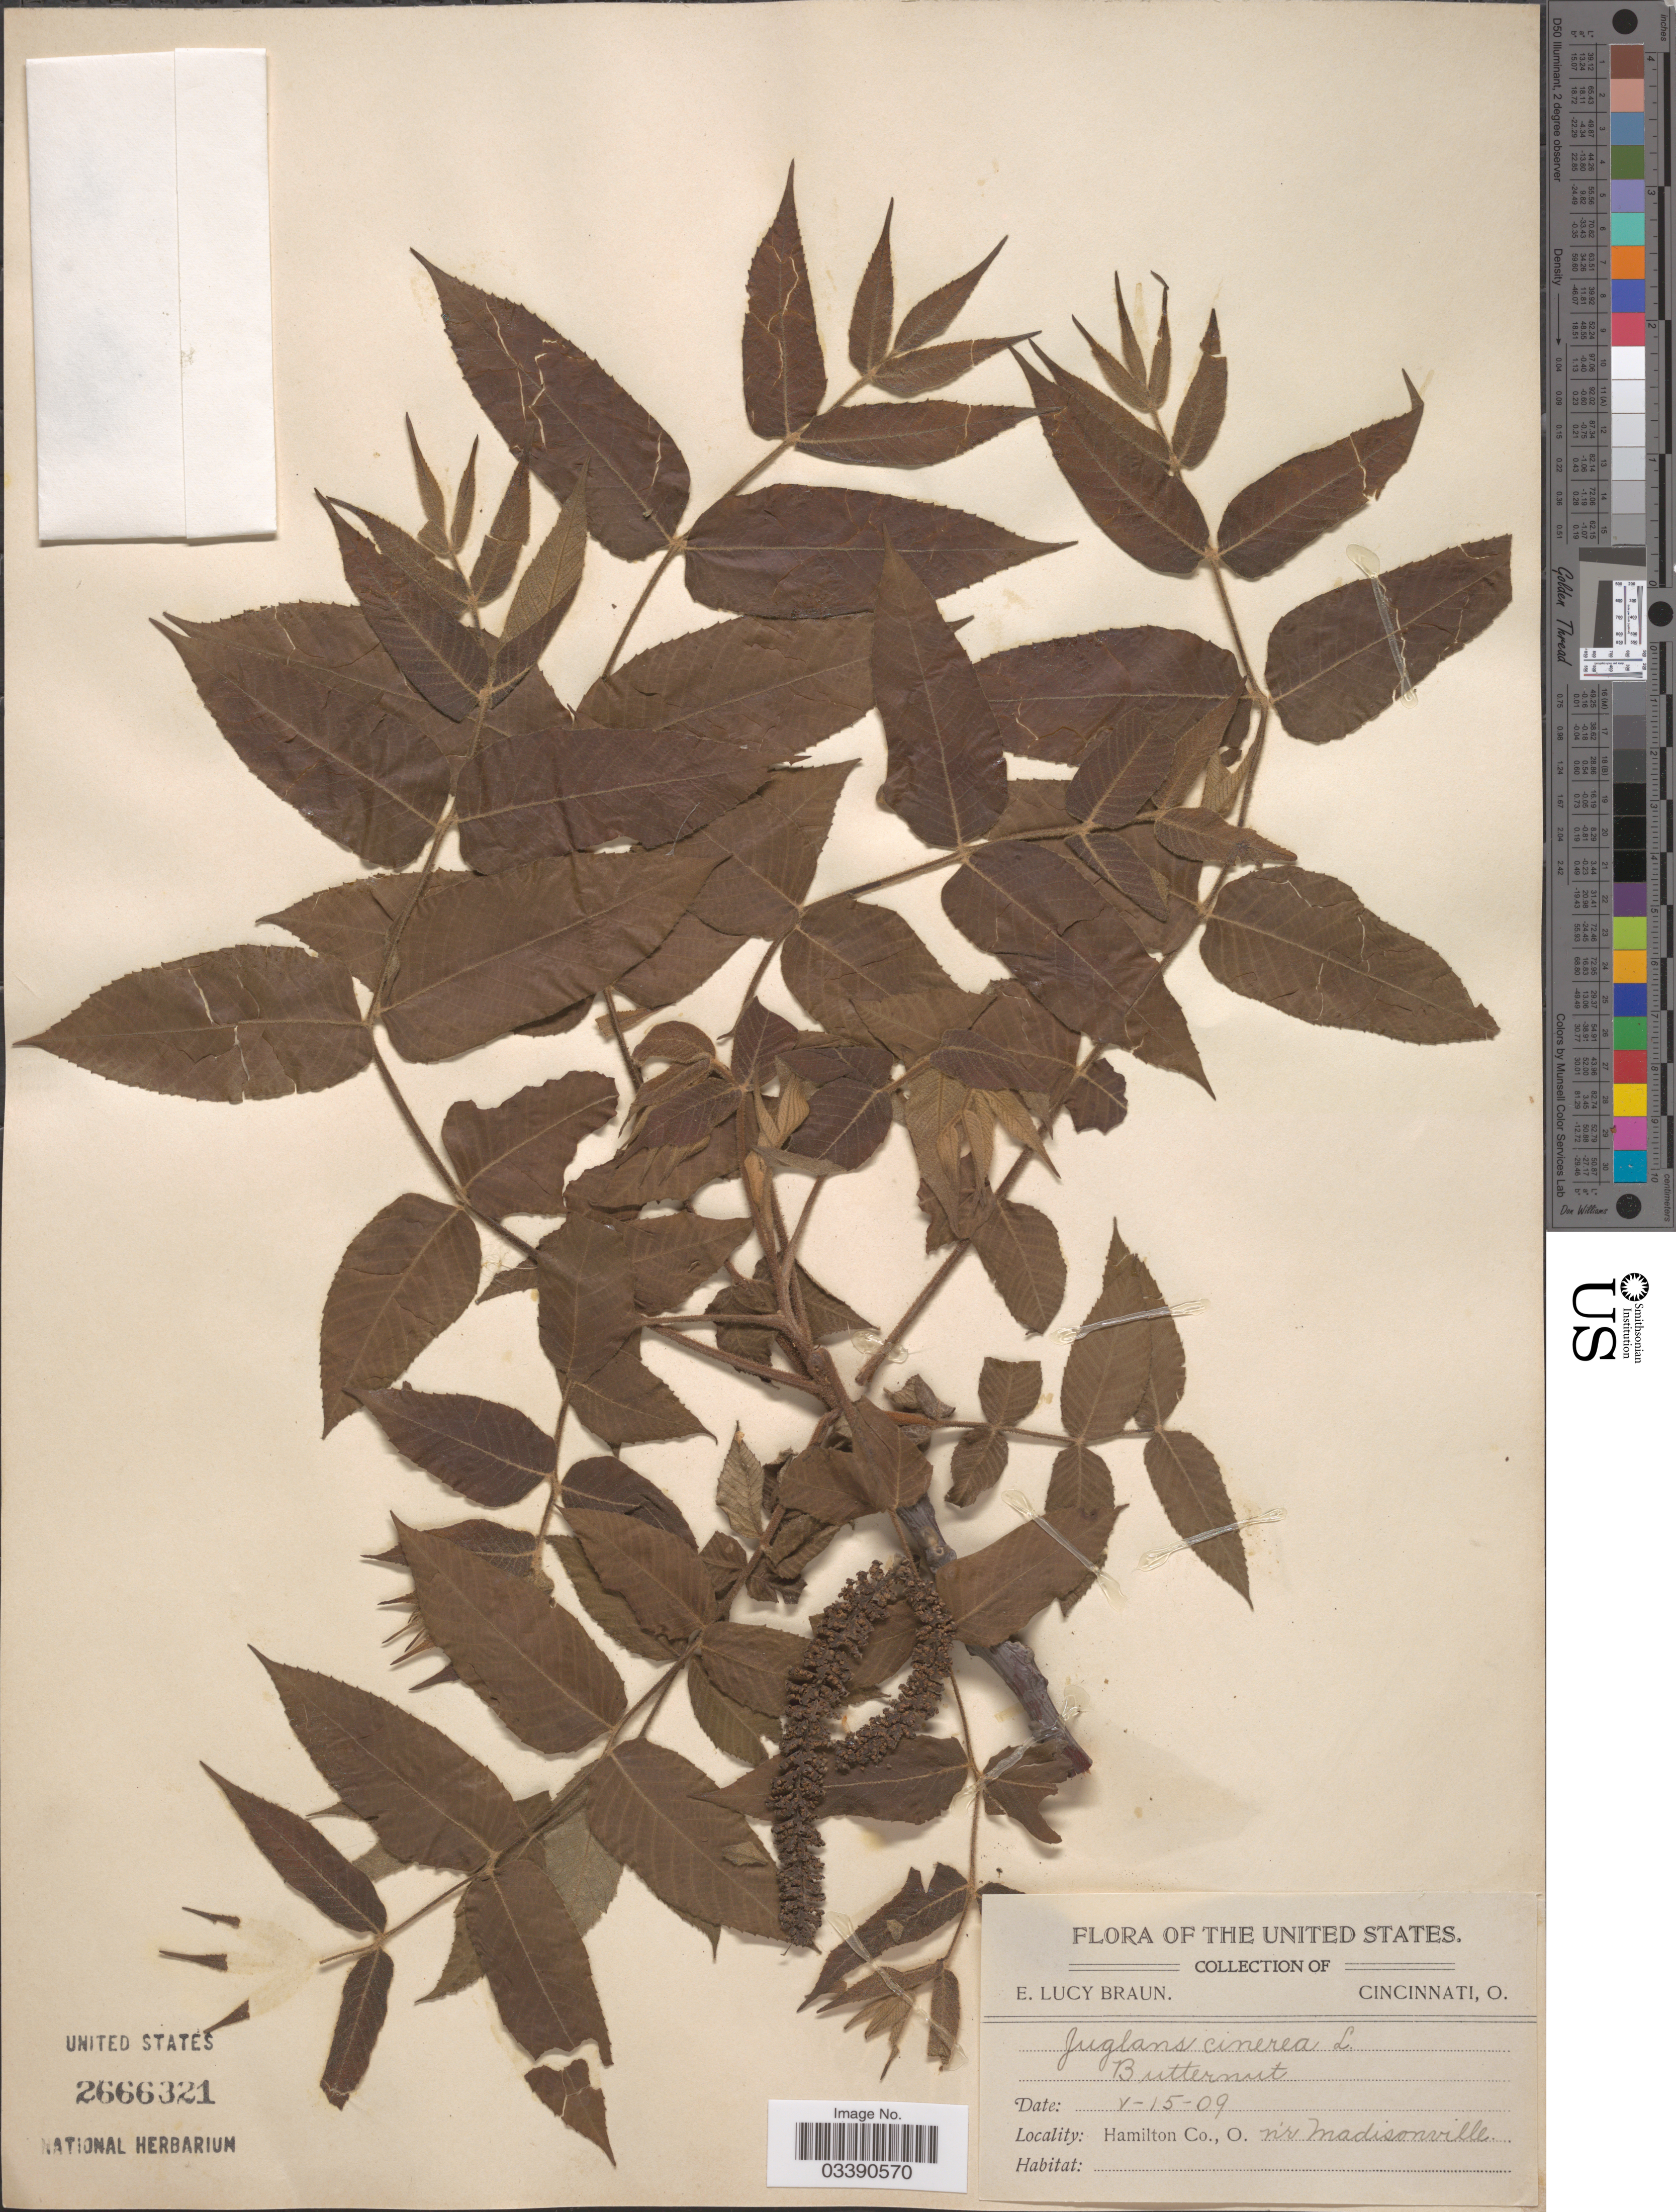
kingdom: Plantae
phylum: Tracheophyta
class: Magnoliopsida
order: Fagales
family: Juglandaceae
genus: Juglans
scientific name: Juglans cinerea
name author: L.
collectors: E. L. Braun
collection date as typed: Transcribed d/m/y: 15/5/9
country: United States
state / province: Ohio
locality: Hamilton Co. n'r Madisonville.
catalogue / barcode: US 2666321